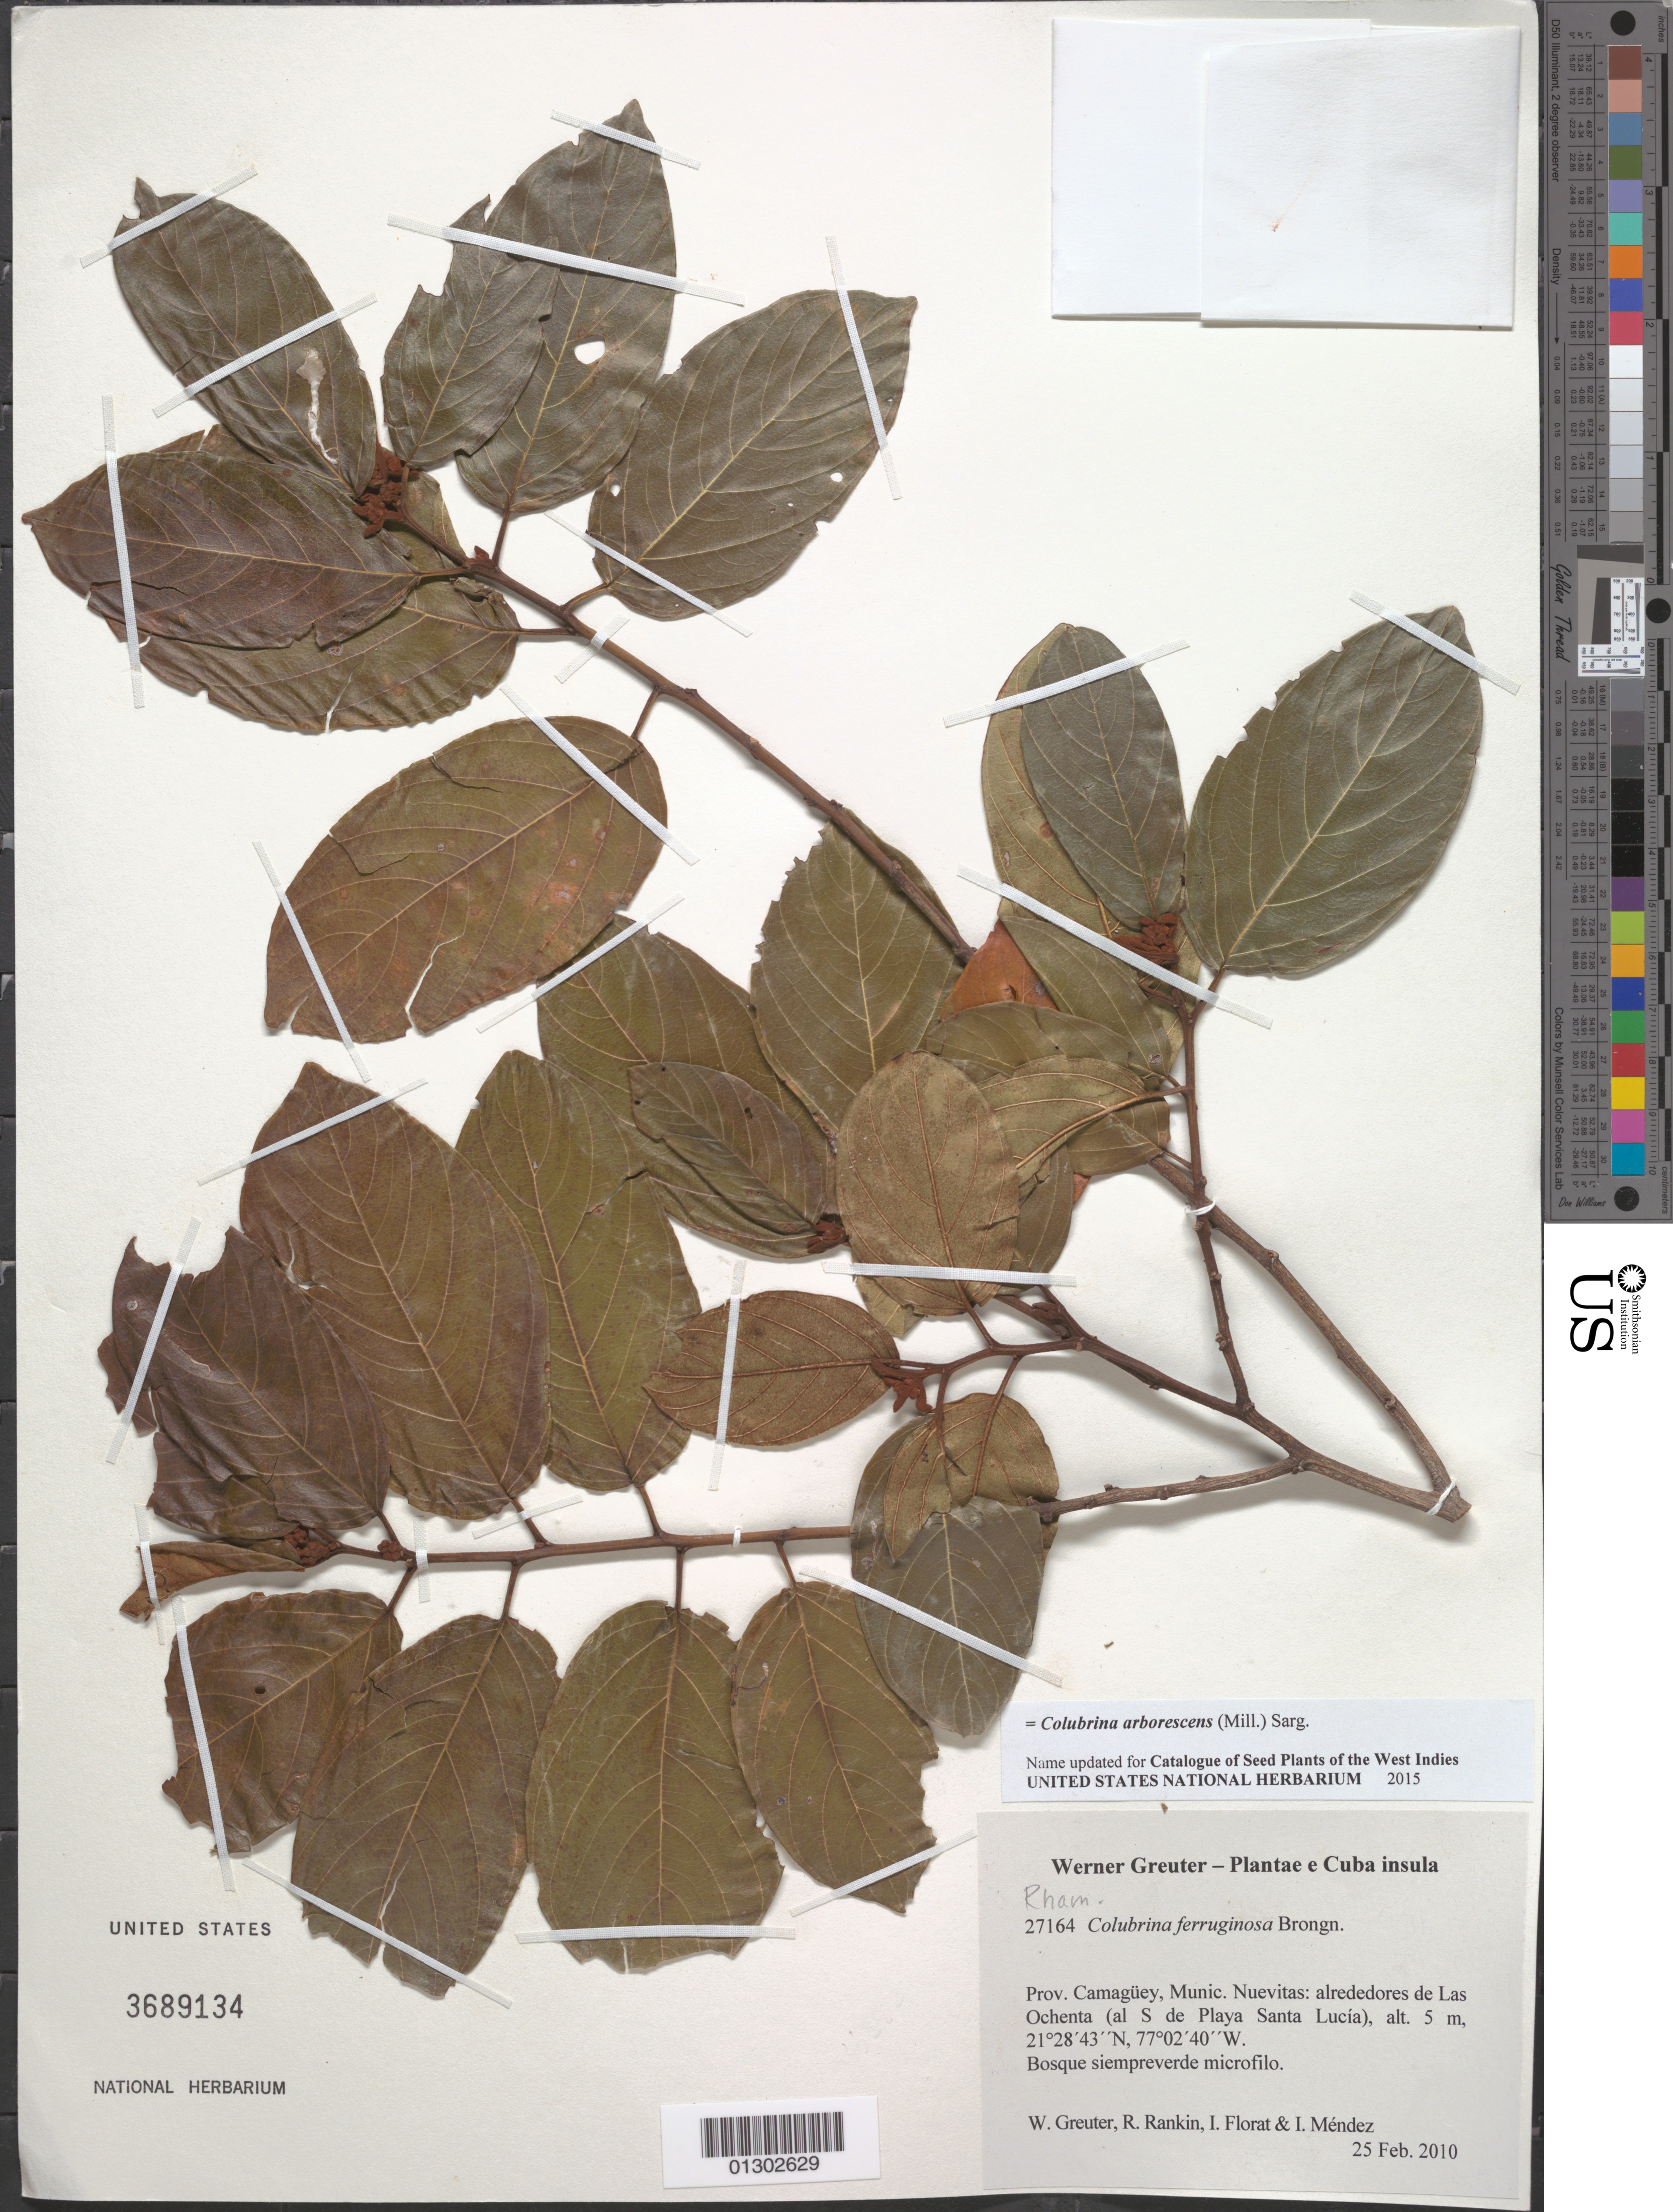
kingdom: Plantae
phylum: Tracheophyta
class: Magnoliopsida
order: Rosales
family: Rhamnaceae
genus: Colubrina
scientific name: Colubrina arborescens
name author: (Mill.) Sarg.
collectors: W. R. Greuter, R. Rankin Rodriguez, I. Florat & I. Méndez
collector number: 27164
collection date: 2010-02-25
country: Cuba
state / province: Camagüey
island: Cuba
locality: Munic. Nuevitas: alrededores de Las Ochenta (al S de Playa Santa Lucía).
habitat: Bosque siempreverde microfilo.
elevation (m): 5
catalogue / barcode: US 3689134